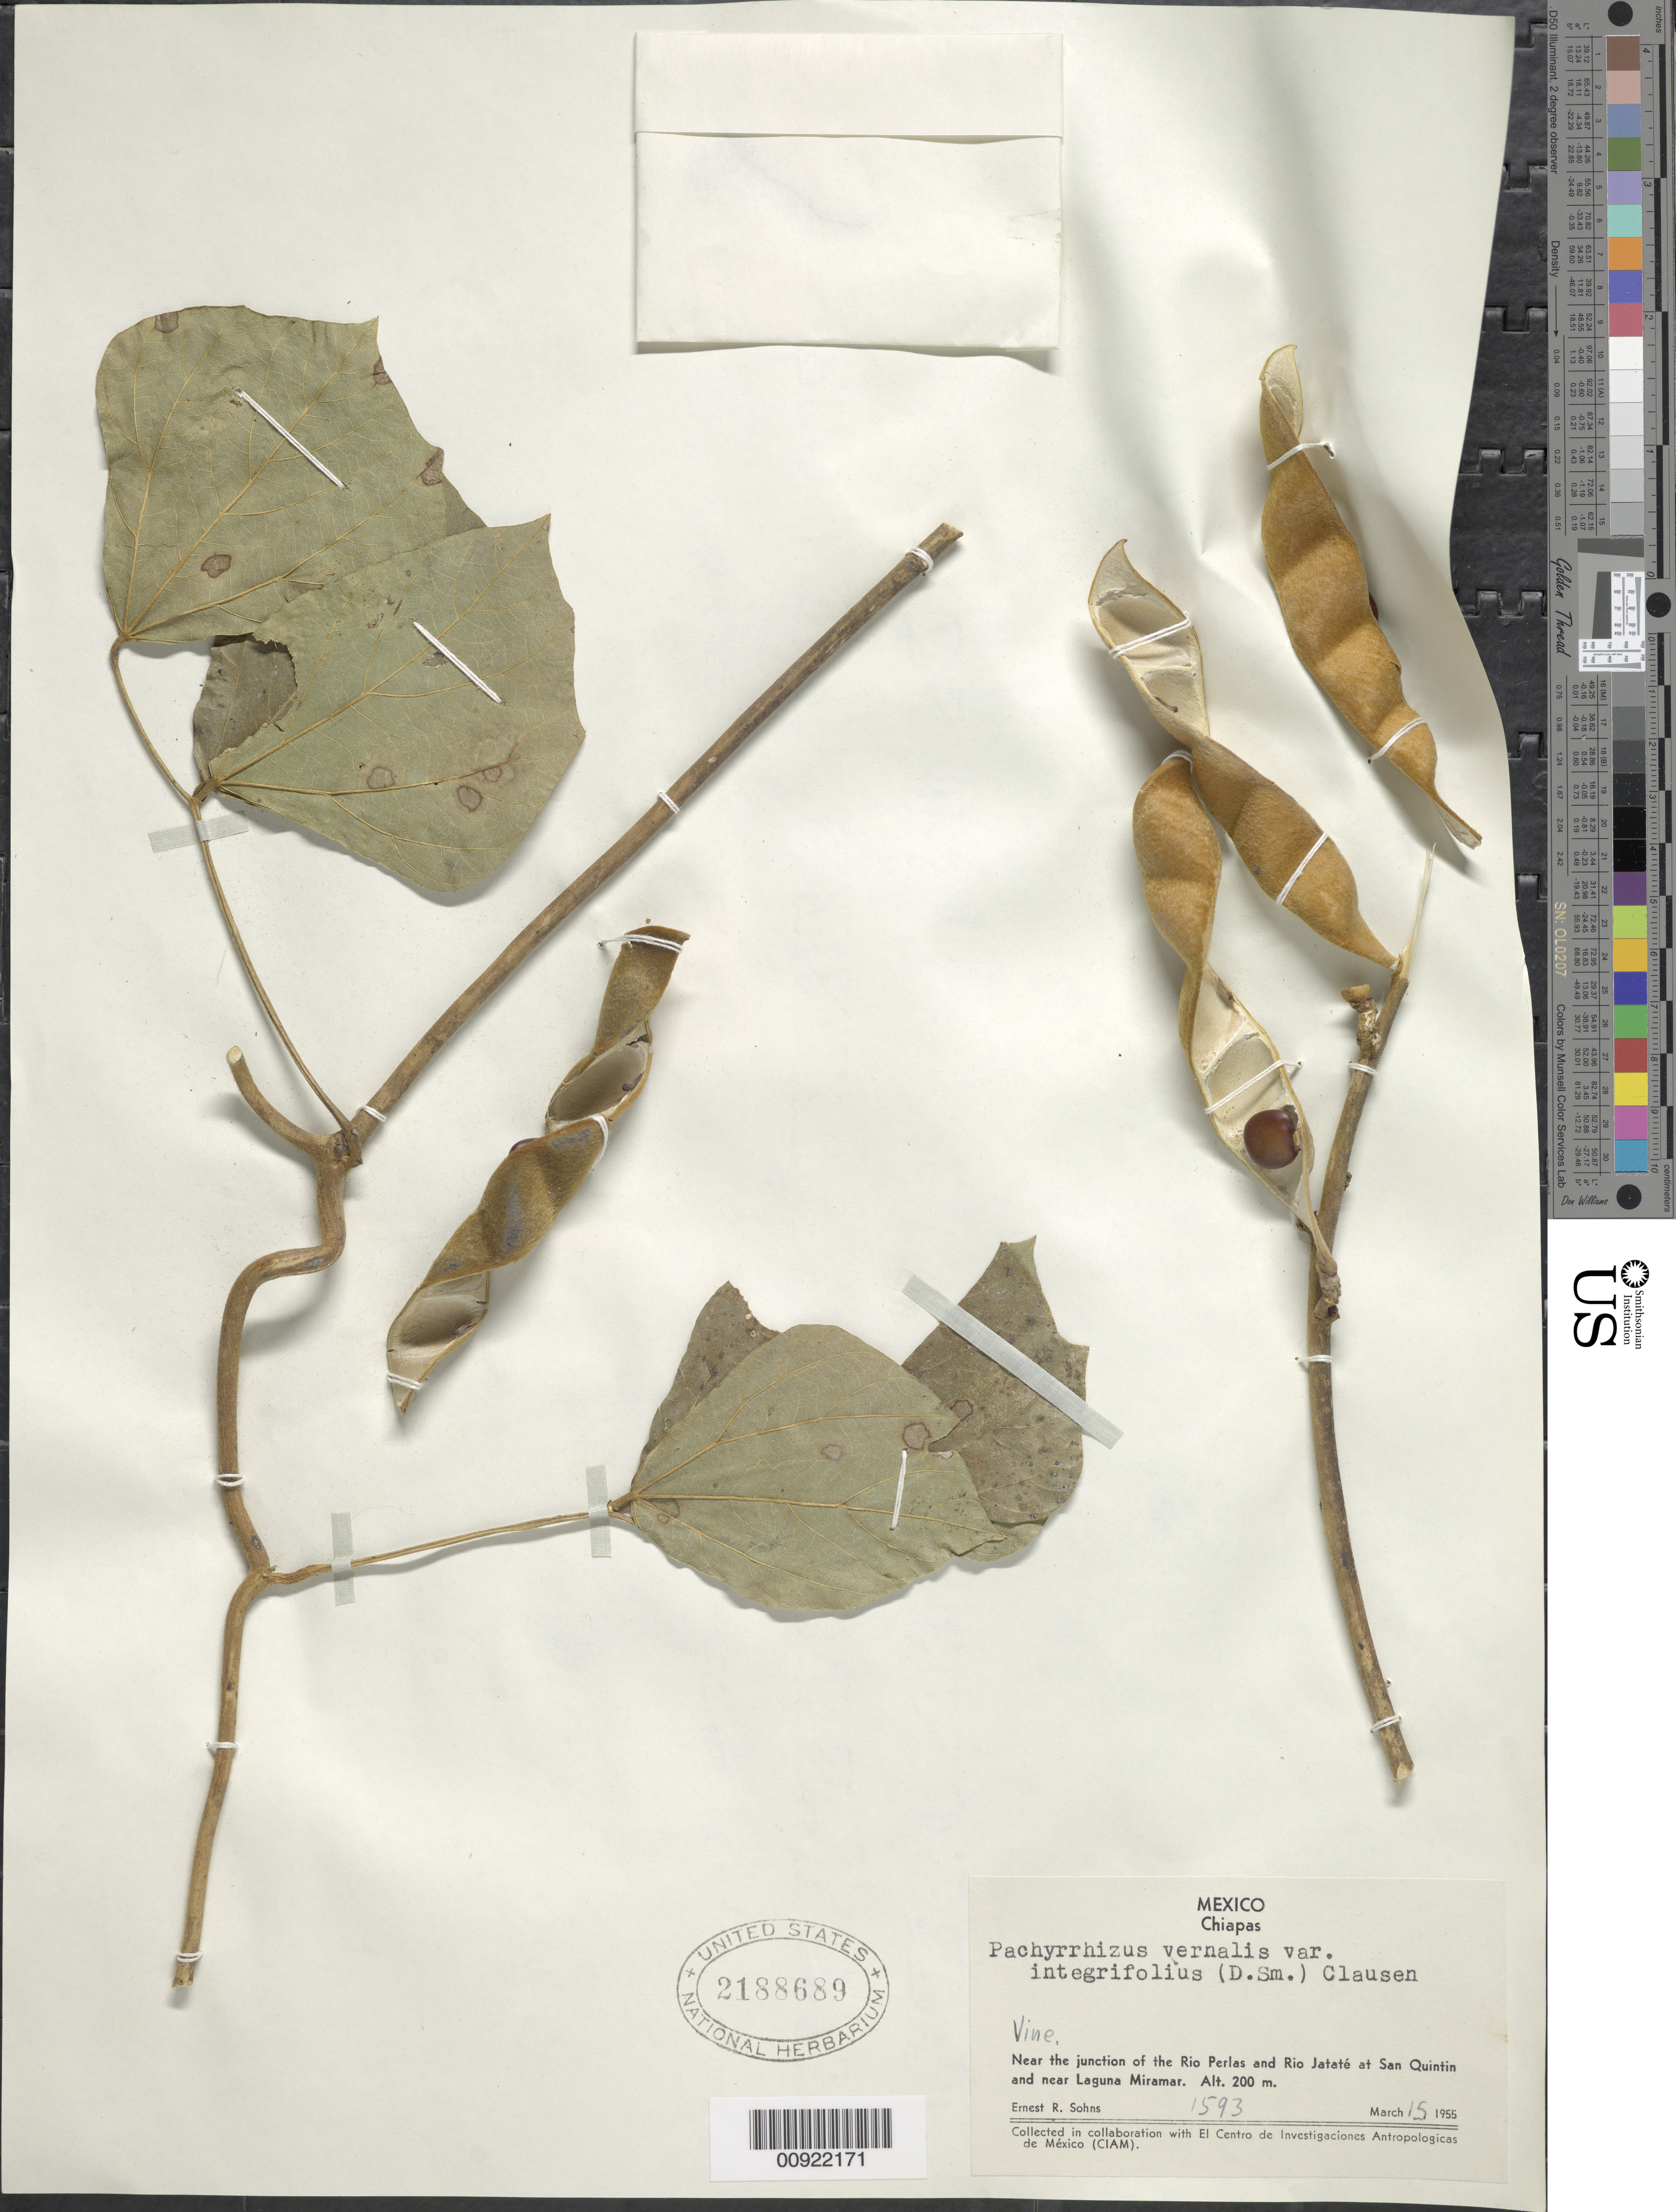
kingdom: Plantae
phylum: Tracheophyta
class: Magnoliopsida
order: Fabales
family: Fabaceae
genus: Pachyrhizus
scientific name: Pachyrhizus vernalis var. integrifolius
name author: (Donn. Sm.) R.T. Clausen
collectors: E. R. Sohns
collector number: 1593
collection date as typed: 15 Mar 1955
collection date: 1955-03-15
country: Mexico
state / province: Chiapas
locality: Near the junction of the Río Perlas and Río Jataté at San Quintín and near Laguna Miramar.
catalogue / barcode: US 2188689